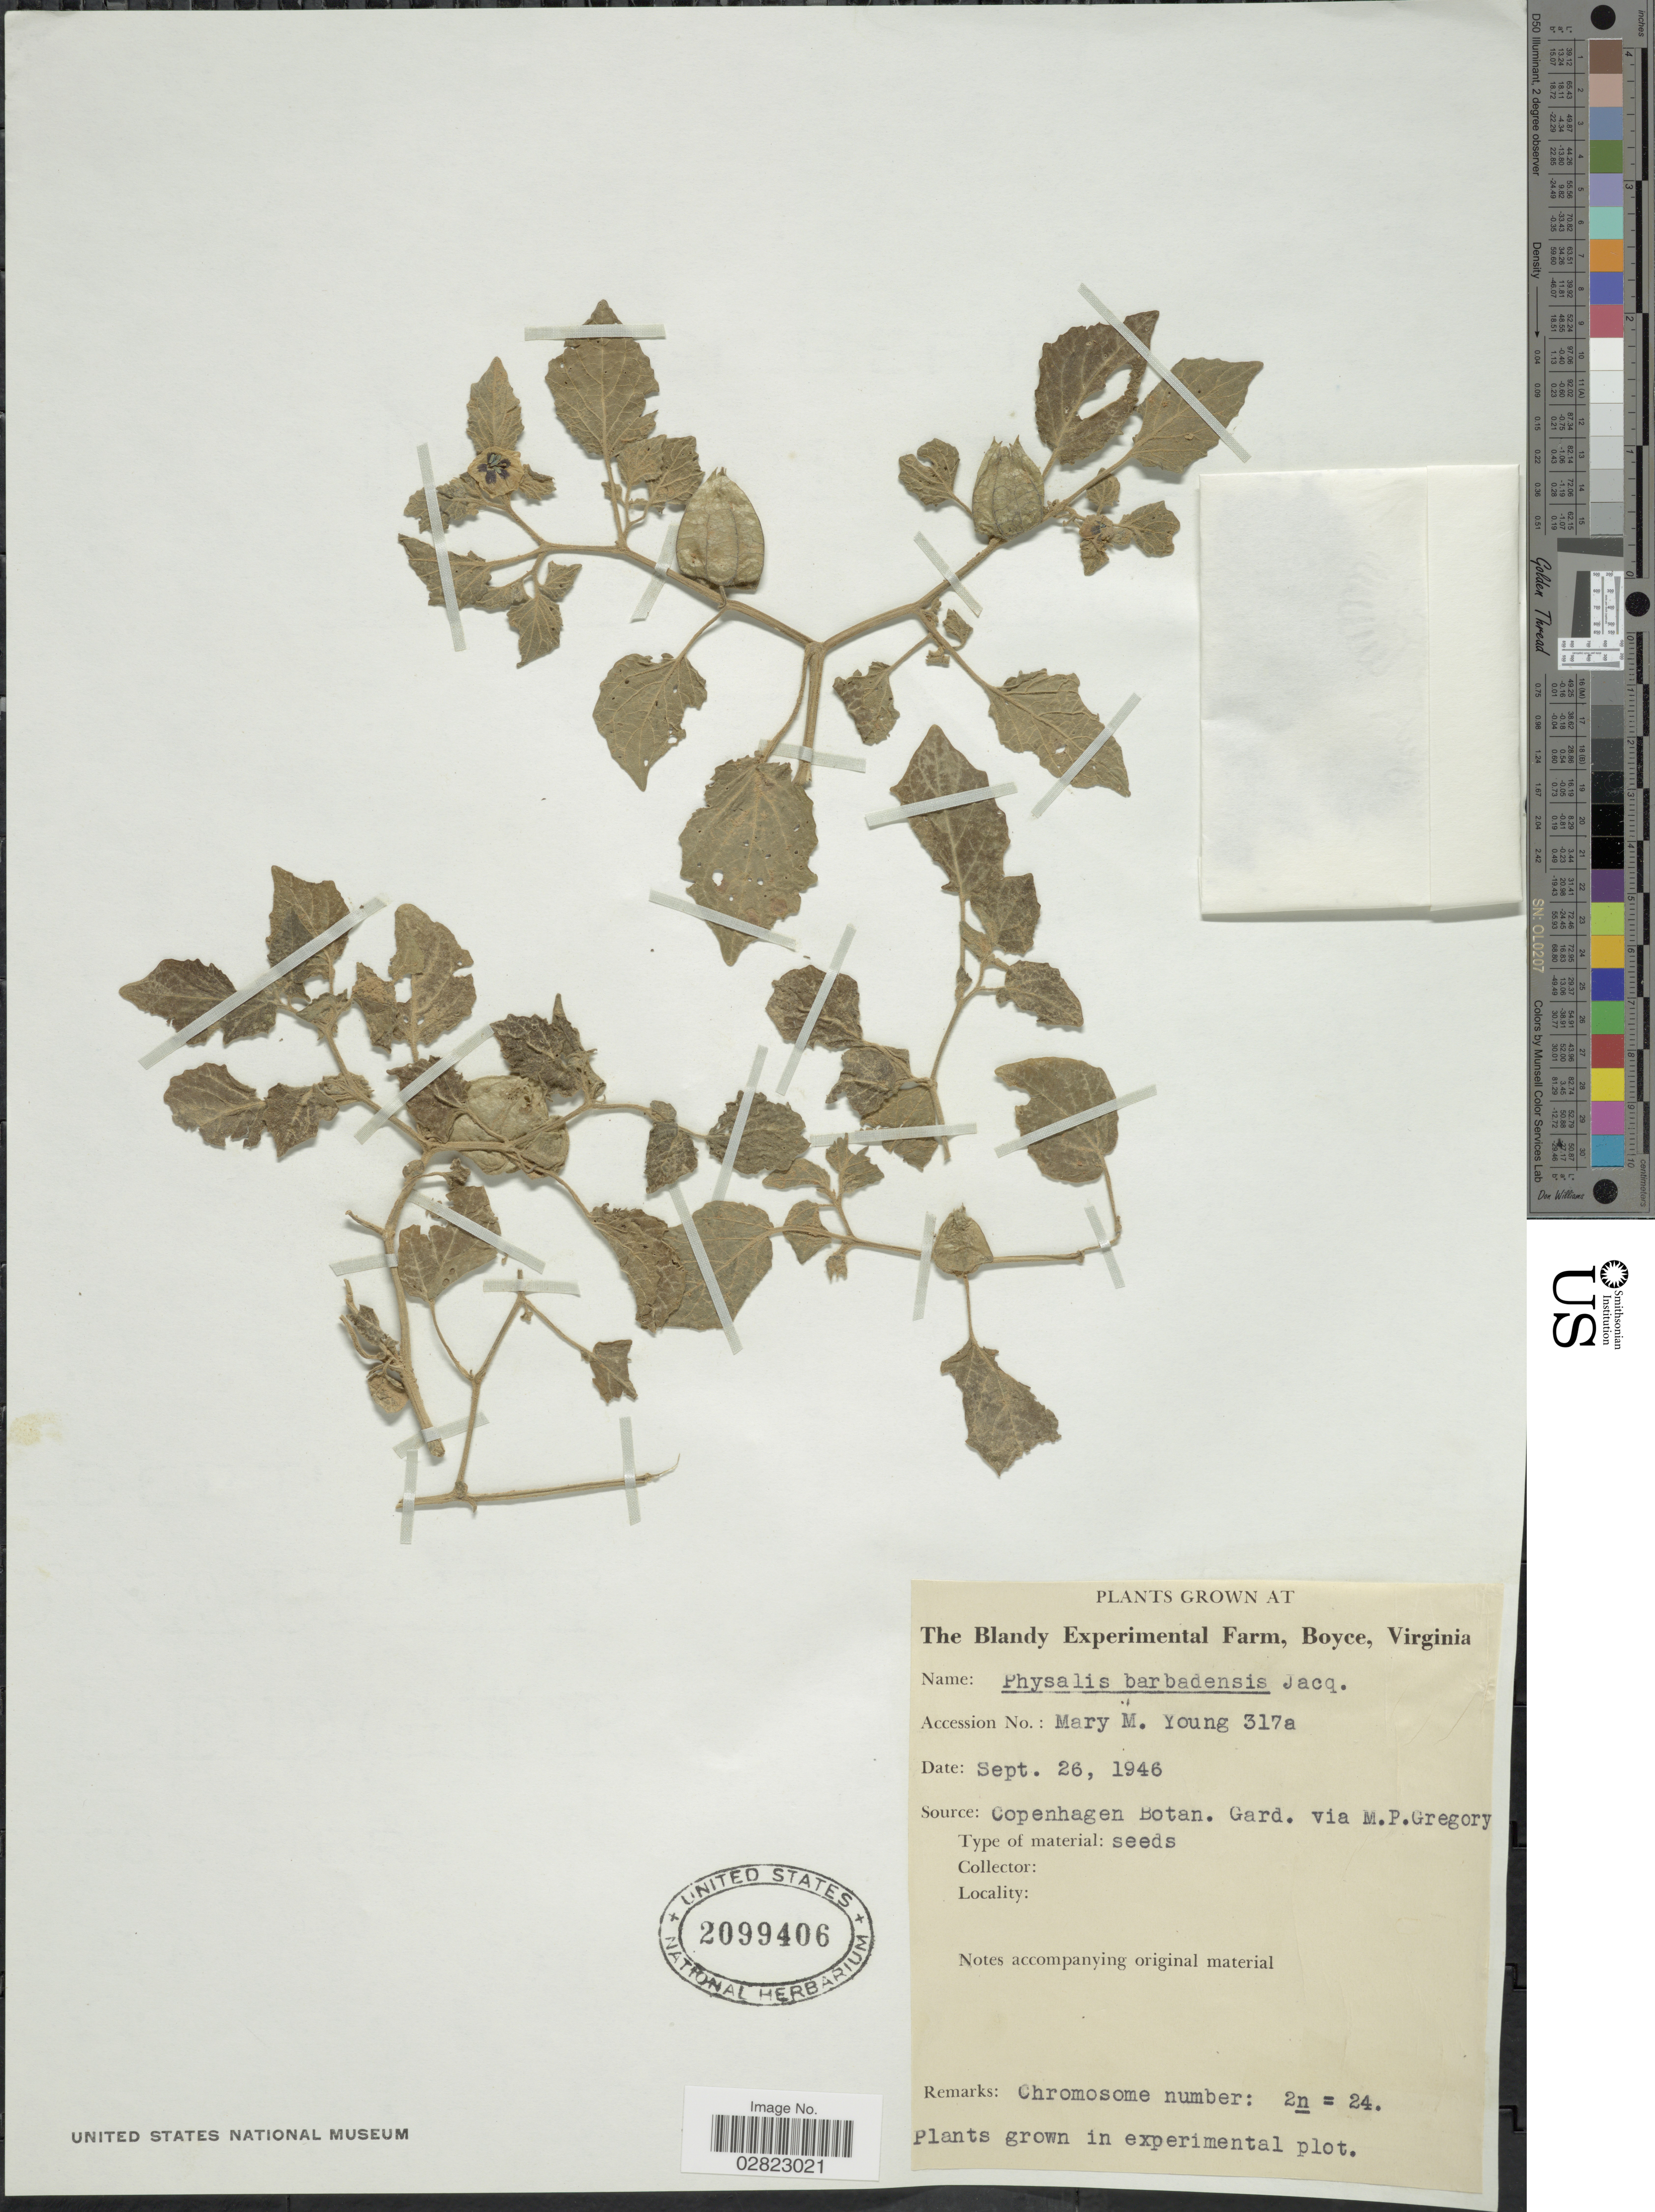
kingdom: Plantae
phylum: Tracheophyta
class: Magnoliopsida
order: Solanales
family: Solanaceae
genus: Physalis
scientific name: Physalis barbadensis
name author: Jacq.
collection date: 1946-09-26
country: United States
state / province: Virginia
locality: The Blandy Experimental Farm, Boyce. In experimental plot.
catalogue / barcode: US 2099406